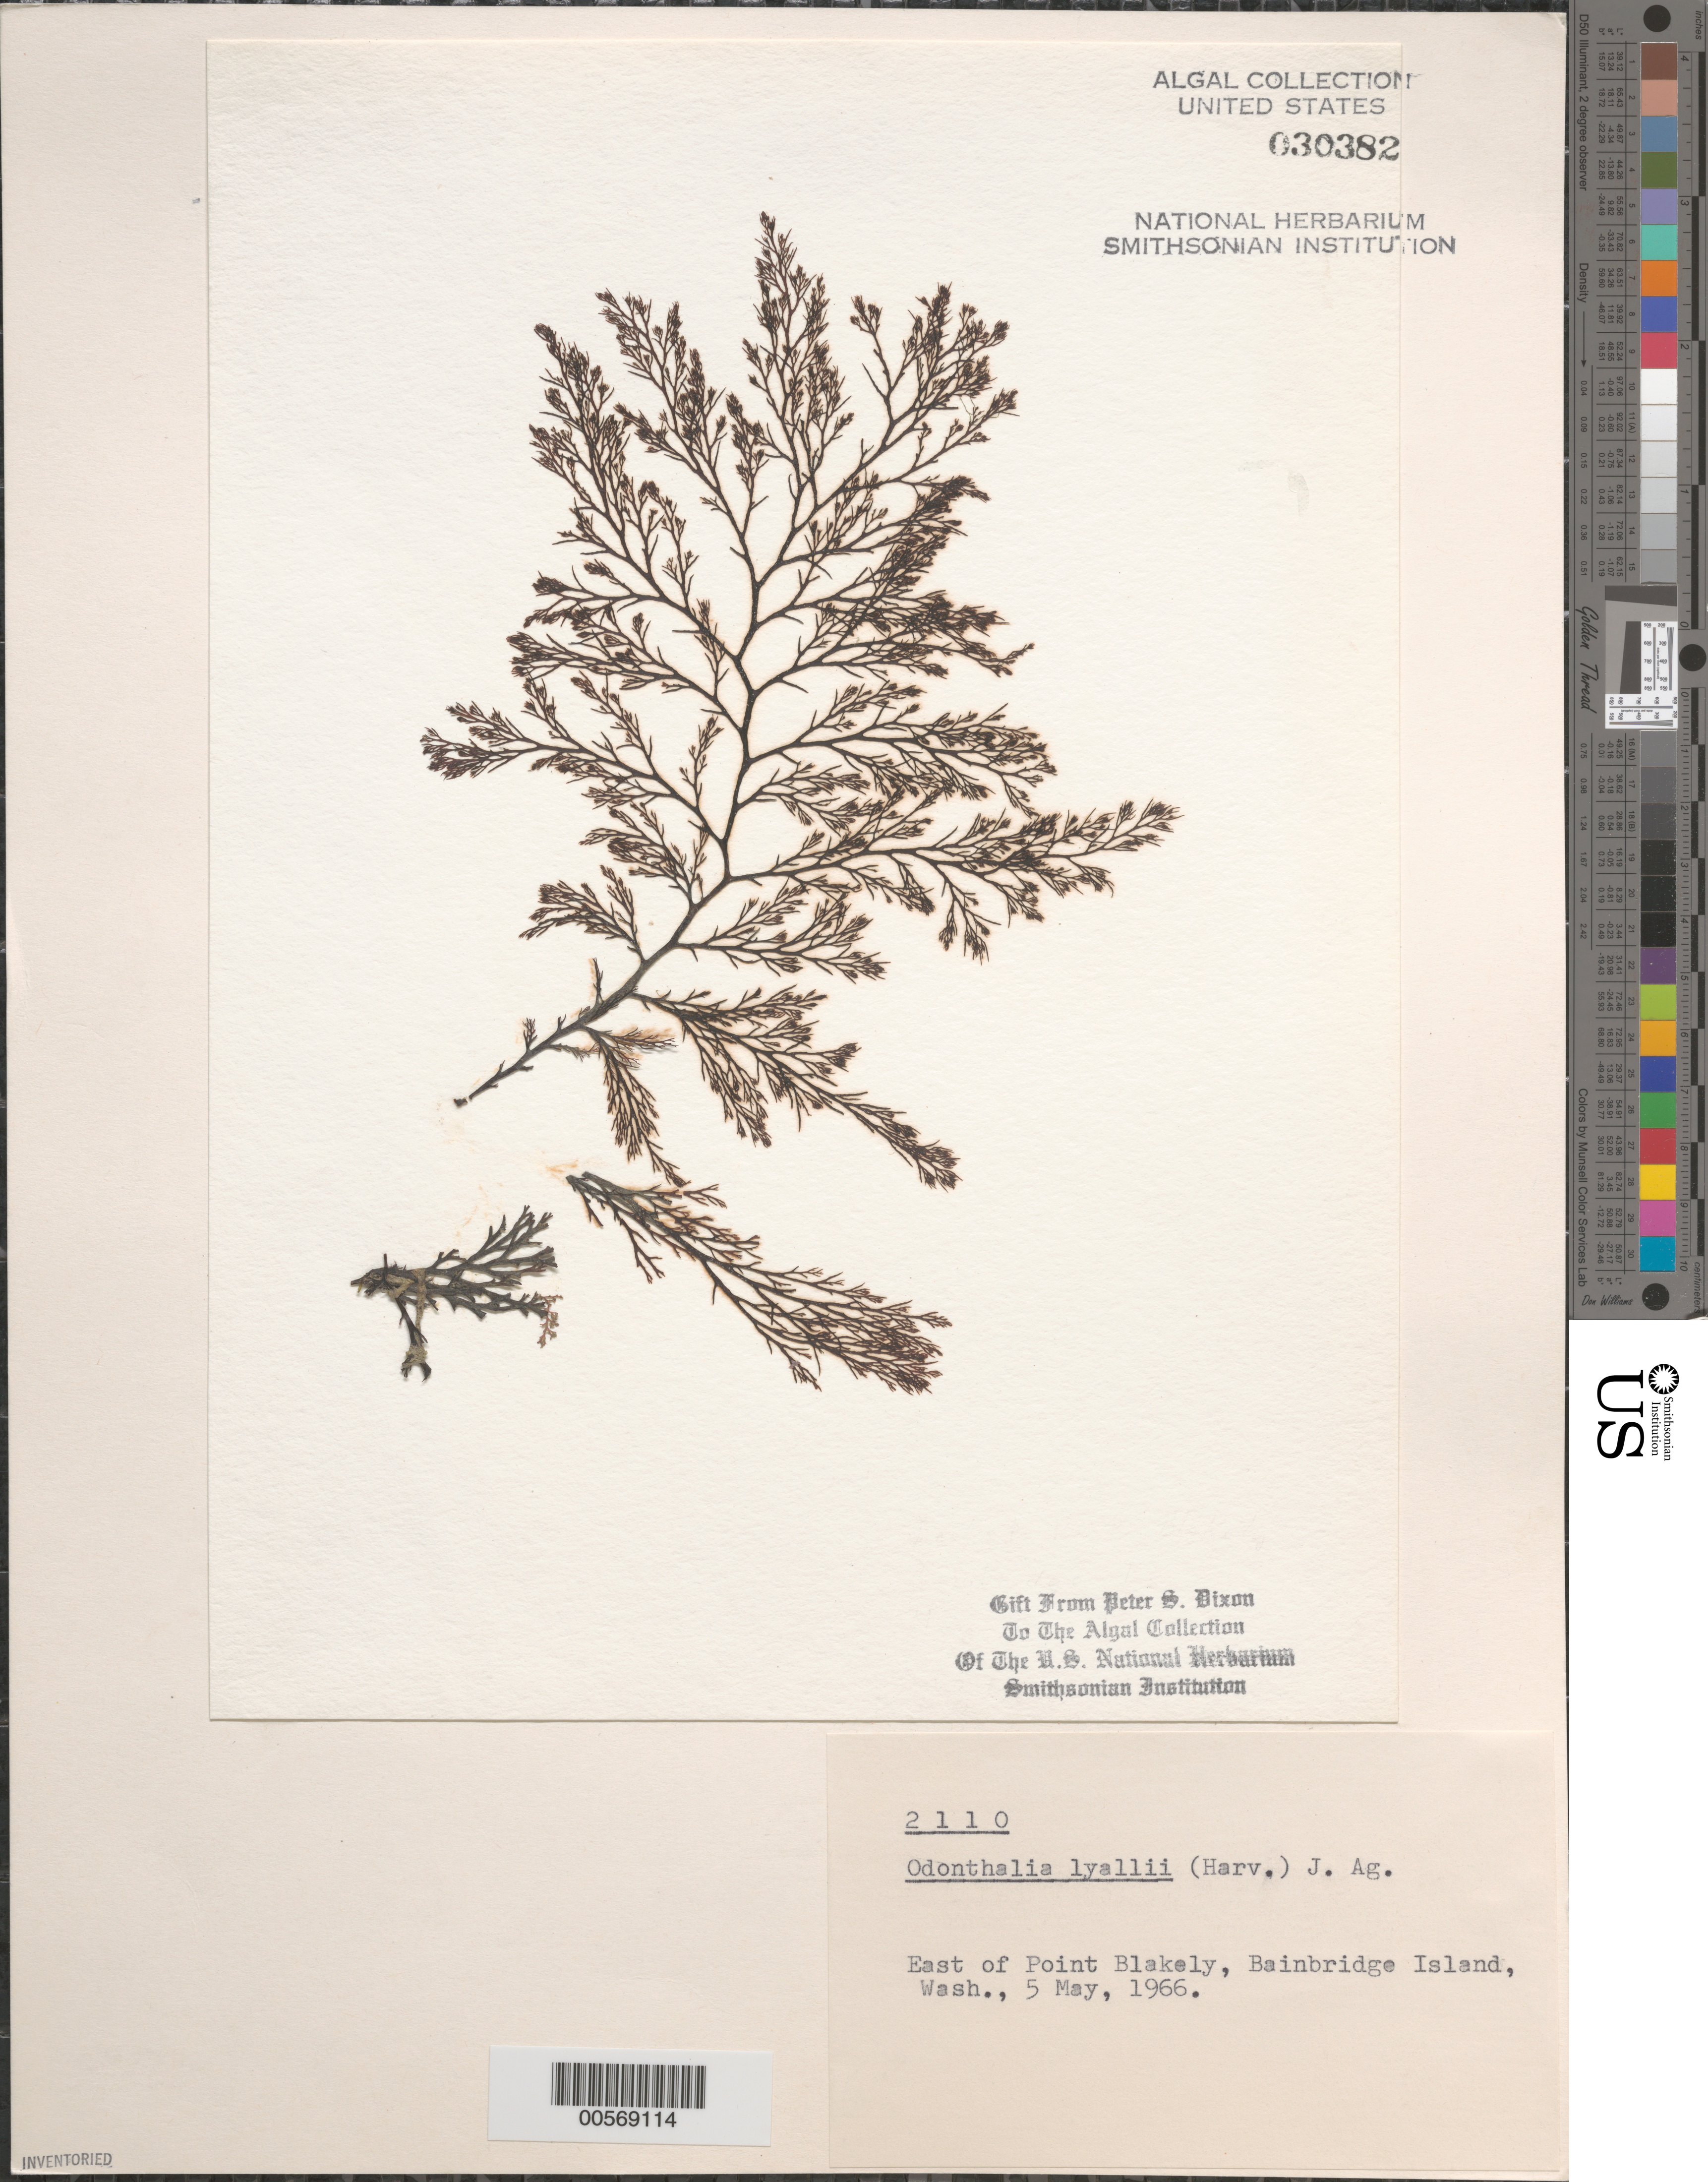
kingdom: Plantae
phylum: Rhodophyta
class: Florideophyceae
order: Ceramiales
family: Rhodomelaceae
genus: Odonthalia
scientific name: Odonthalia lyallii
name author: (Harv.) J. Agardh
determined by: Dixon, P. S.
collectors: P. S. Dixon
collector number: PSD 2110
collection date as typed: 05 May 1966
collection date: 1966-05-05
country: United States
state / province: Washington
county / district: Kitsap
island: Bainbridge Island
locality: East of Point Blakely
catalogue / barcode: US 30382